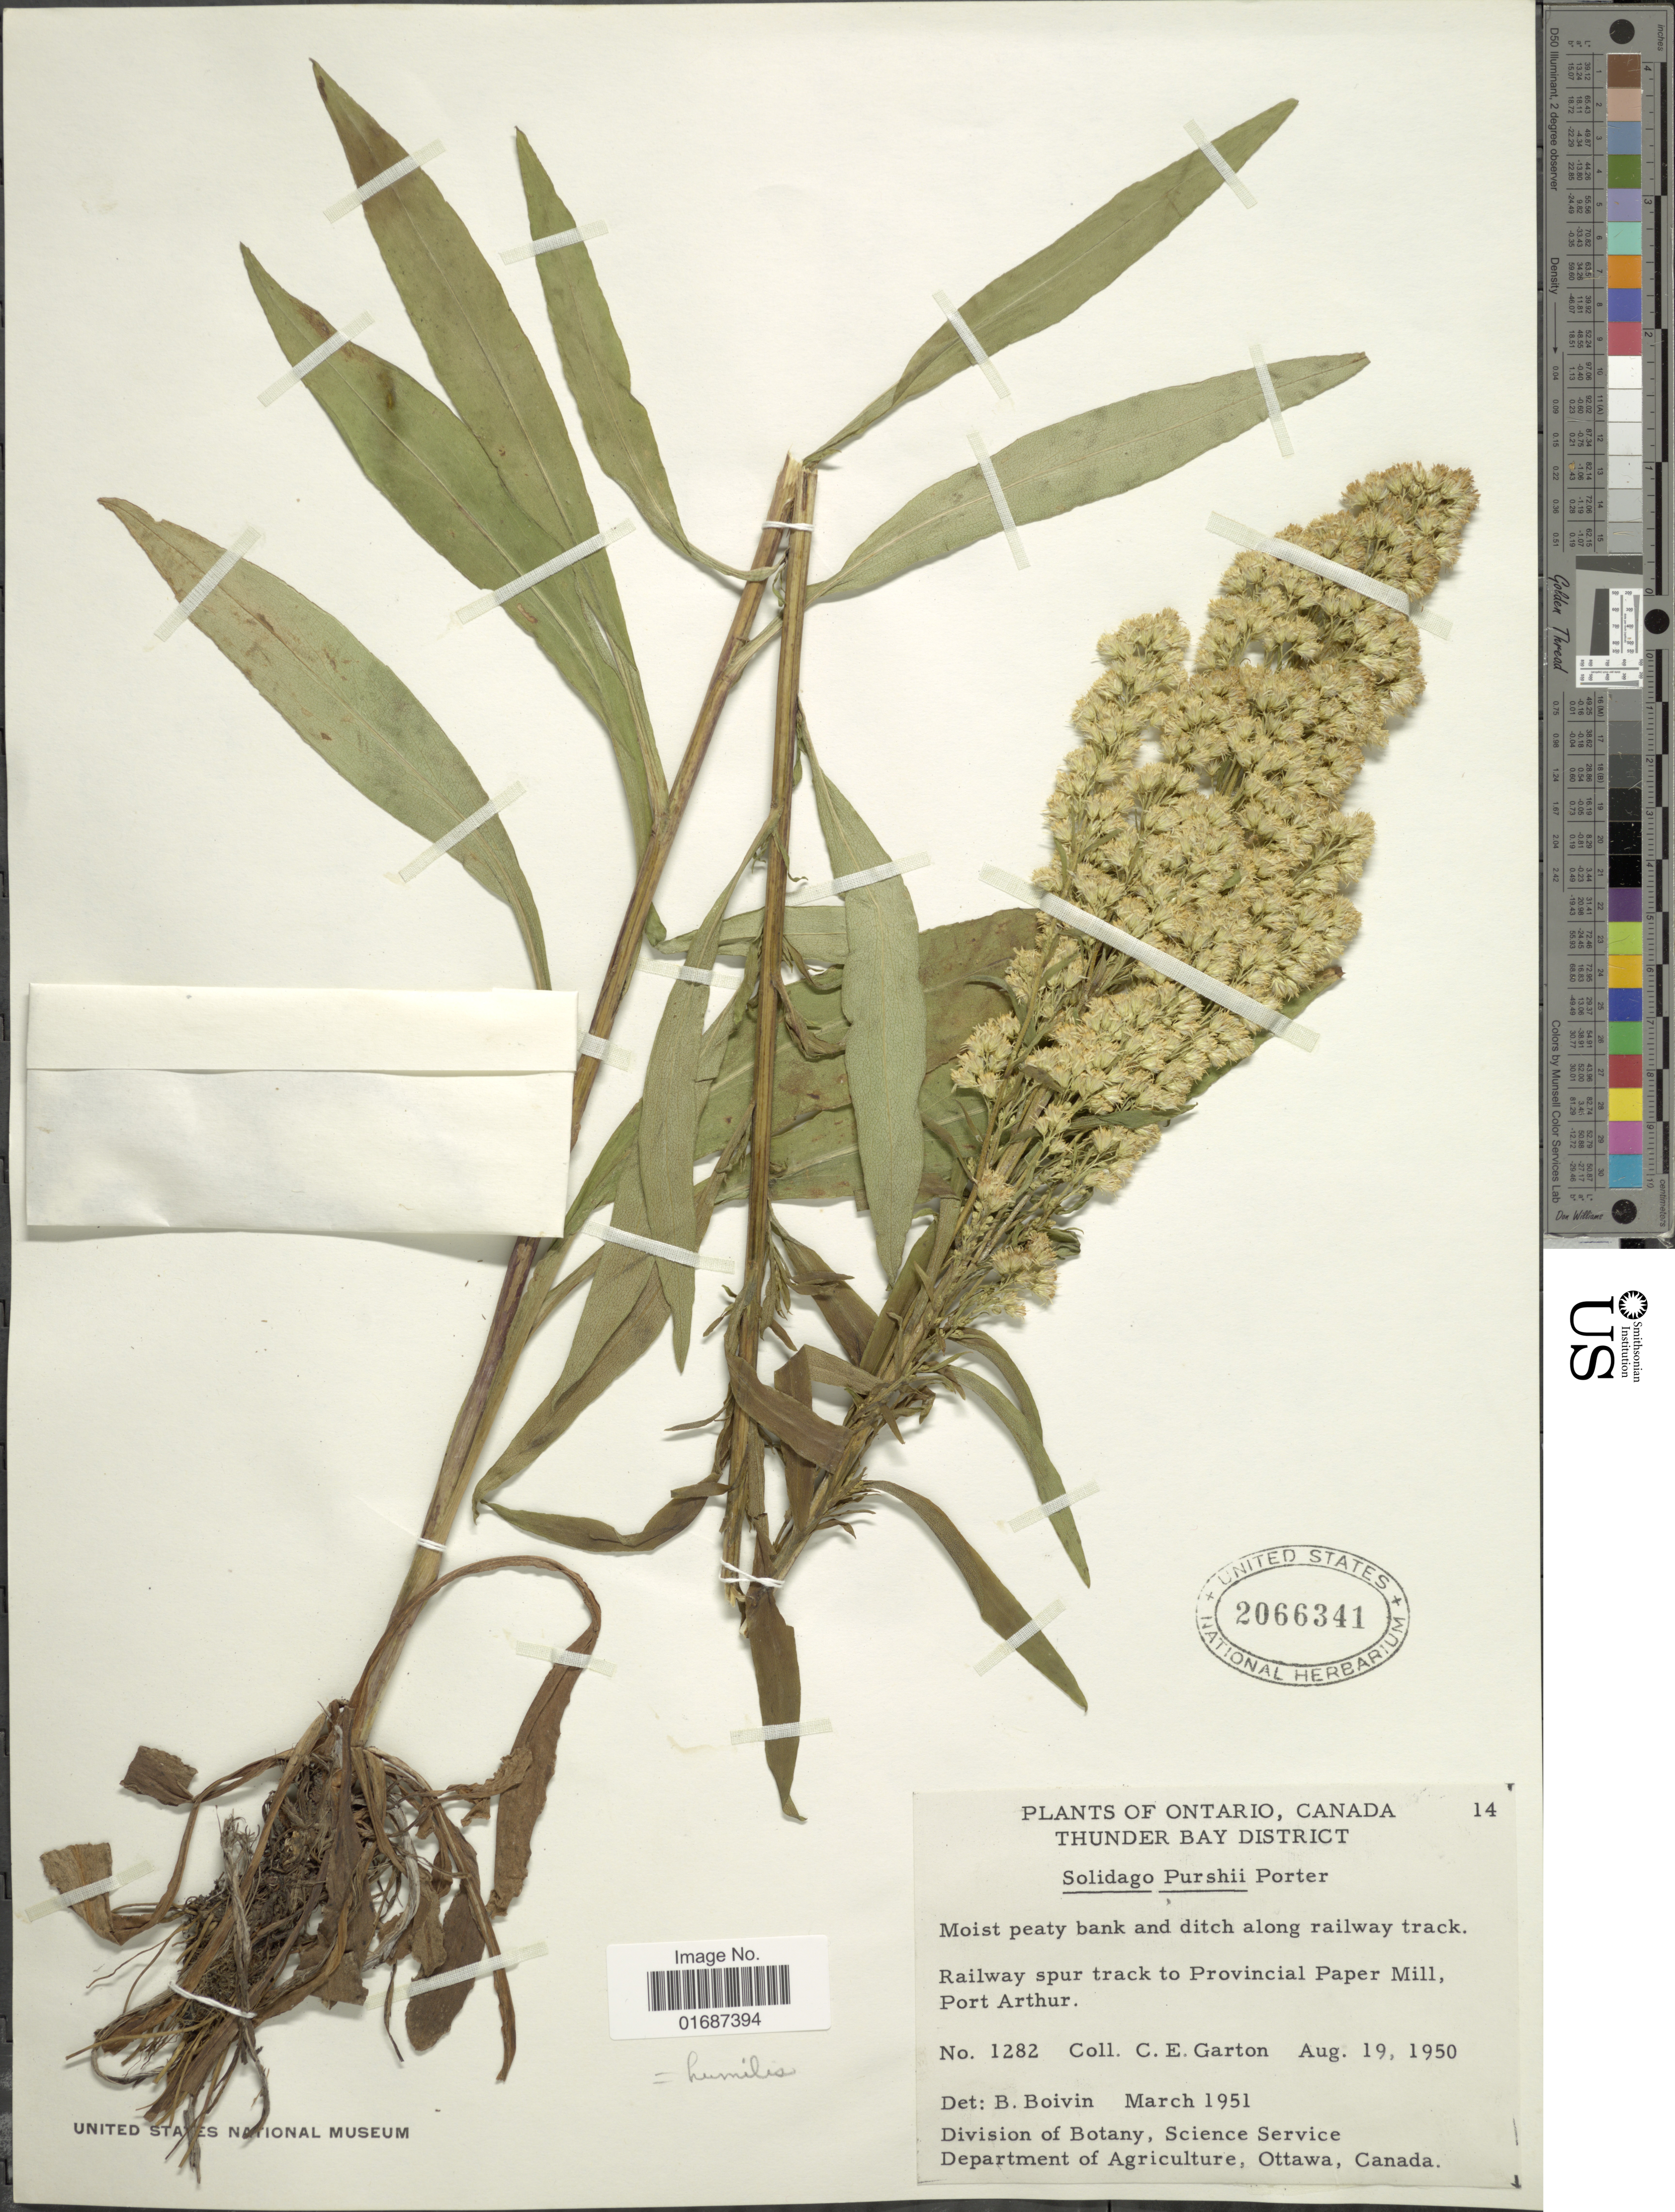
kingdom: Plantae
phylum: Tracheophyta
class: Magnoliopsida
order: Asterales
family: Asteraceae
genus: Solidago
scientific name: Solidago uliginosa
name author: Nutt.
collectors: C. E. Garton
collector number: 1282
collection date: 1950-08-19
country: Canada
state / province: Ontario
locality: Thunder Bay District. Railway spur track to Provincial Paper Mill, Port Arthur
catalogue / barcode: US 2066341